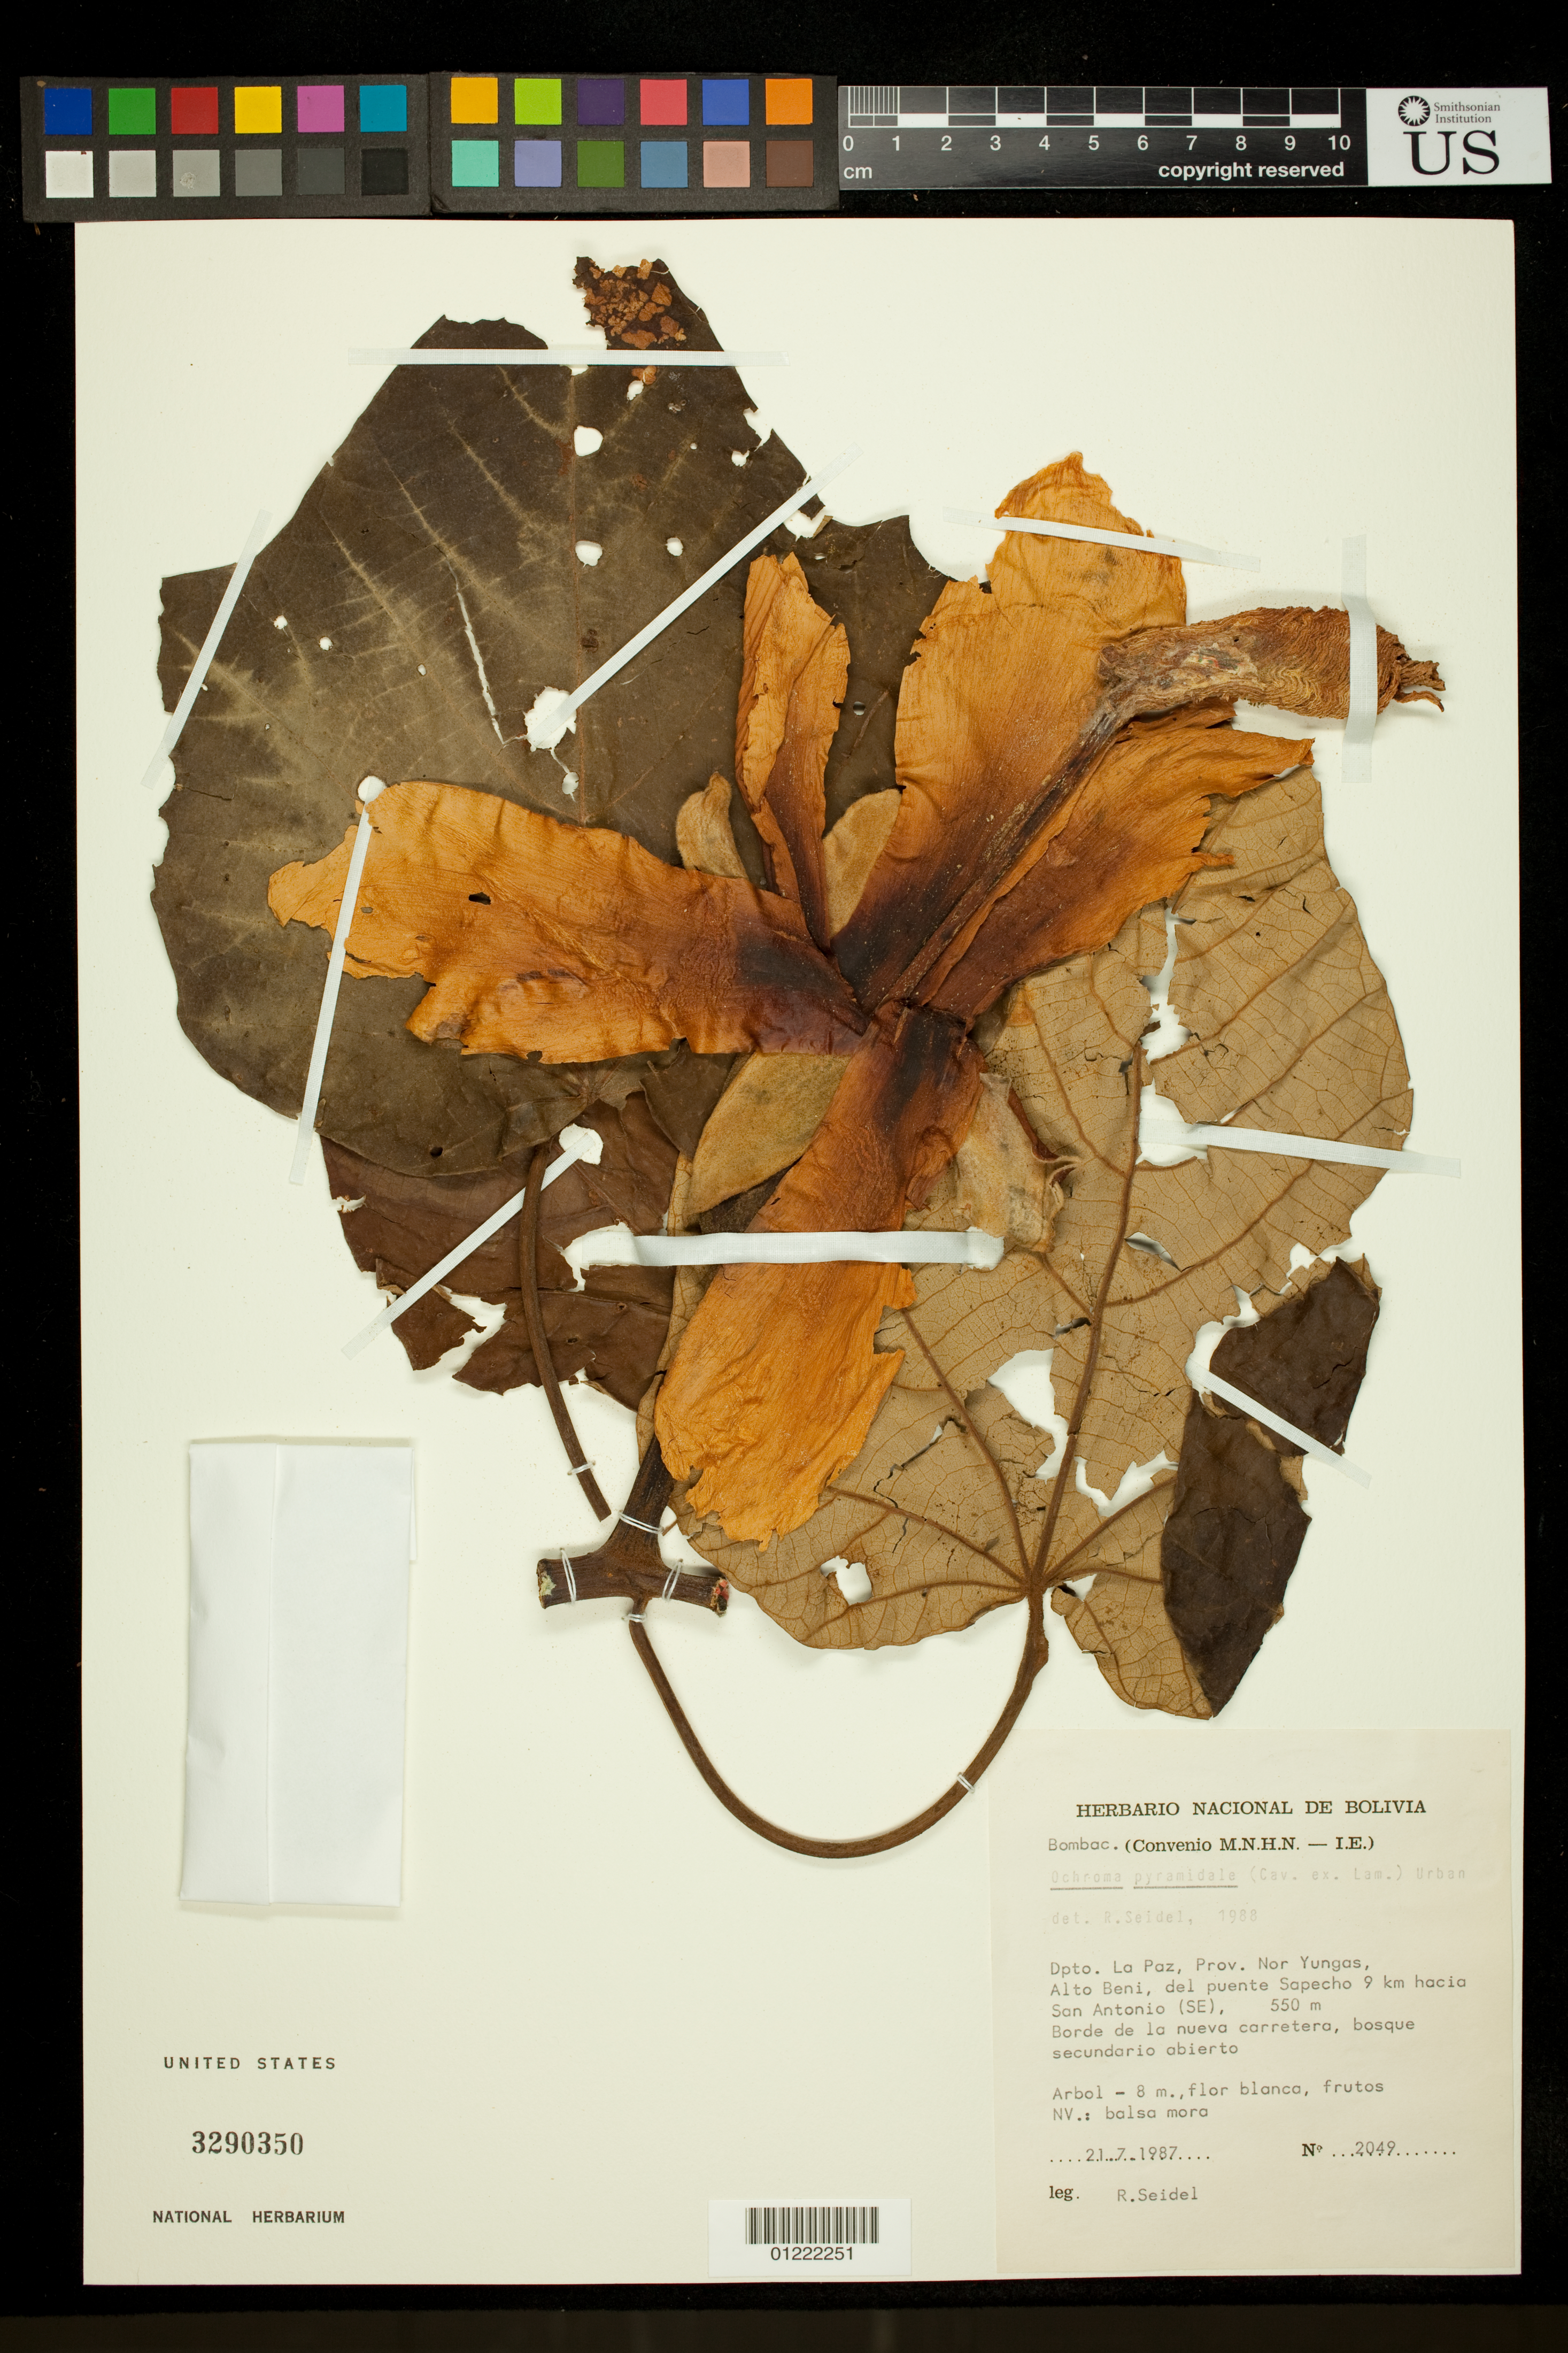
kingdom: Plantae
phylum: Tracheophyta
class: Magnoliopsida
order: Malvales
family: Malvaceae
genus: Ochroma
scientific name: Ochroma pyramidale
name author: (Cav. ex Lam.) Urb.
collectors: R. Seidel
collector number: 2049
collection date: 1987-07-21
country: Bolivia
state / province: La Paz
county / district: Nor Yungas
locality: Alto Beni, del puente Sapecho 9km hacia San Antonio (SE). Borde de la nueva carretera, bosque secundario abierto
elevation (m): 550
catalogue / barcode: US 3290350